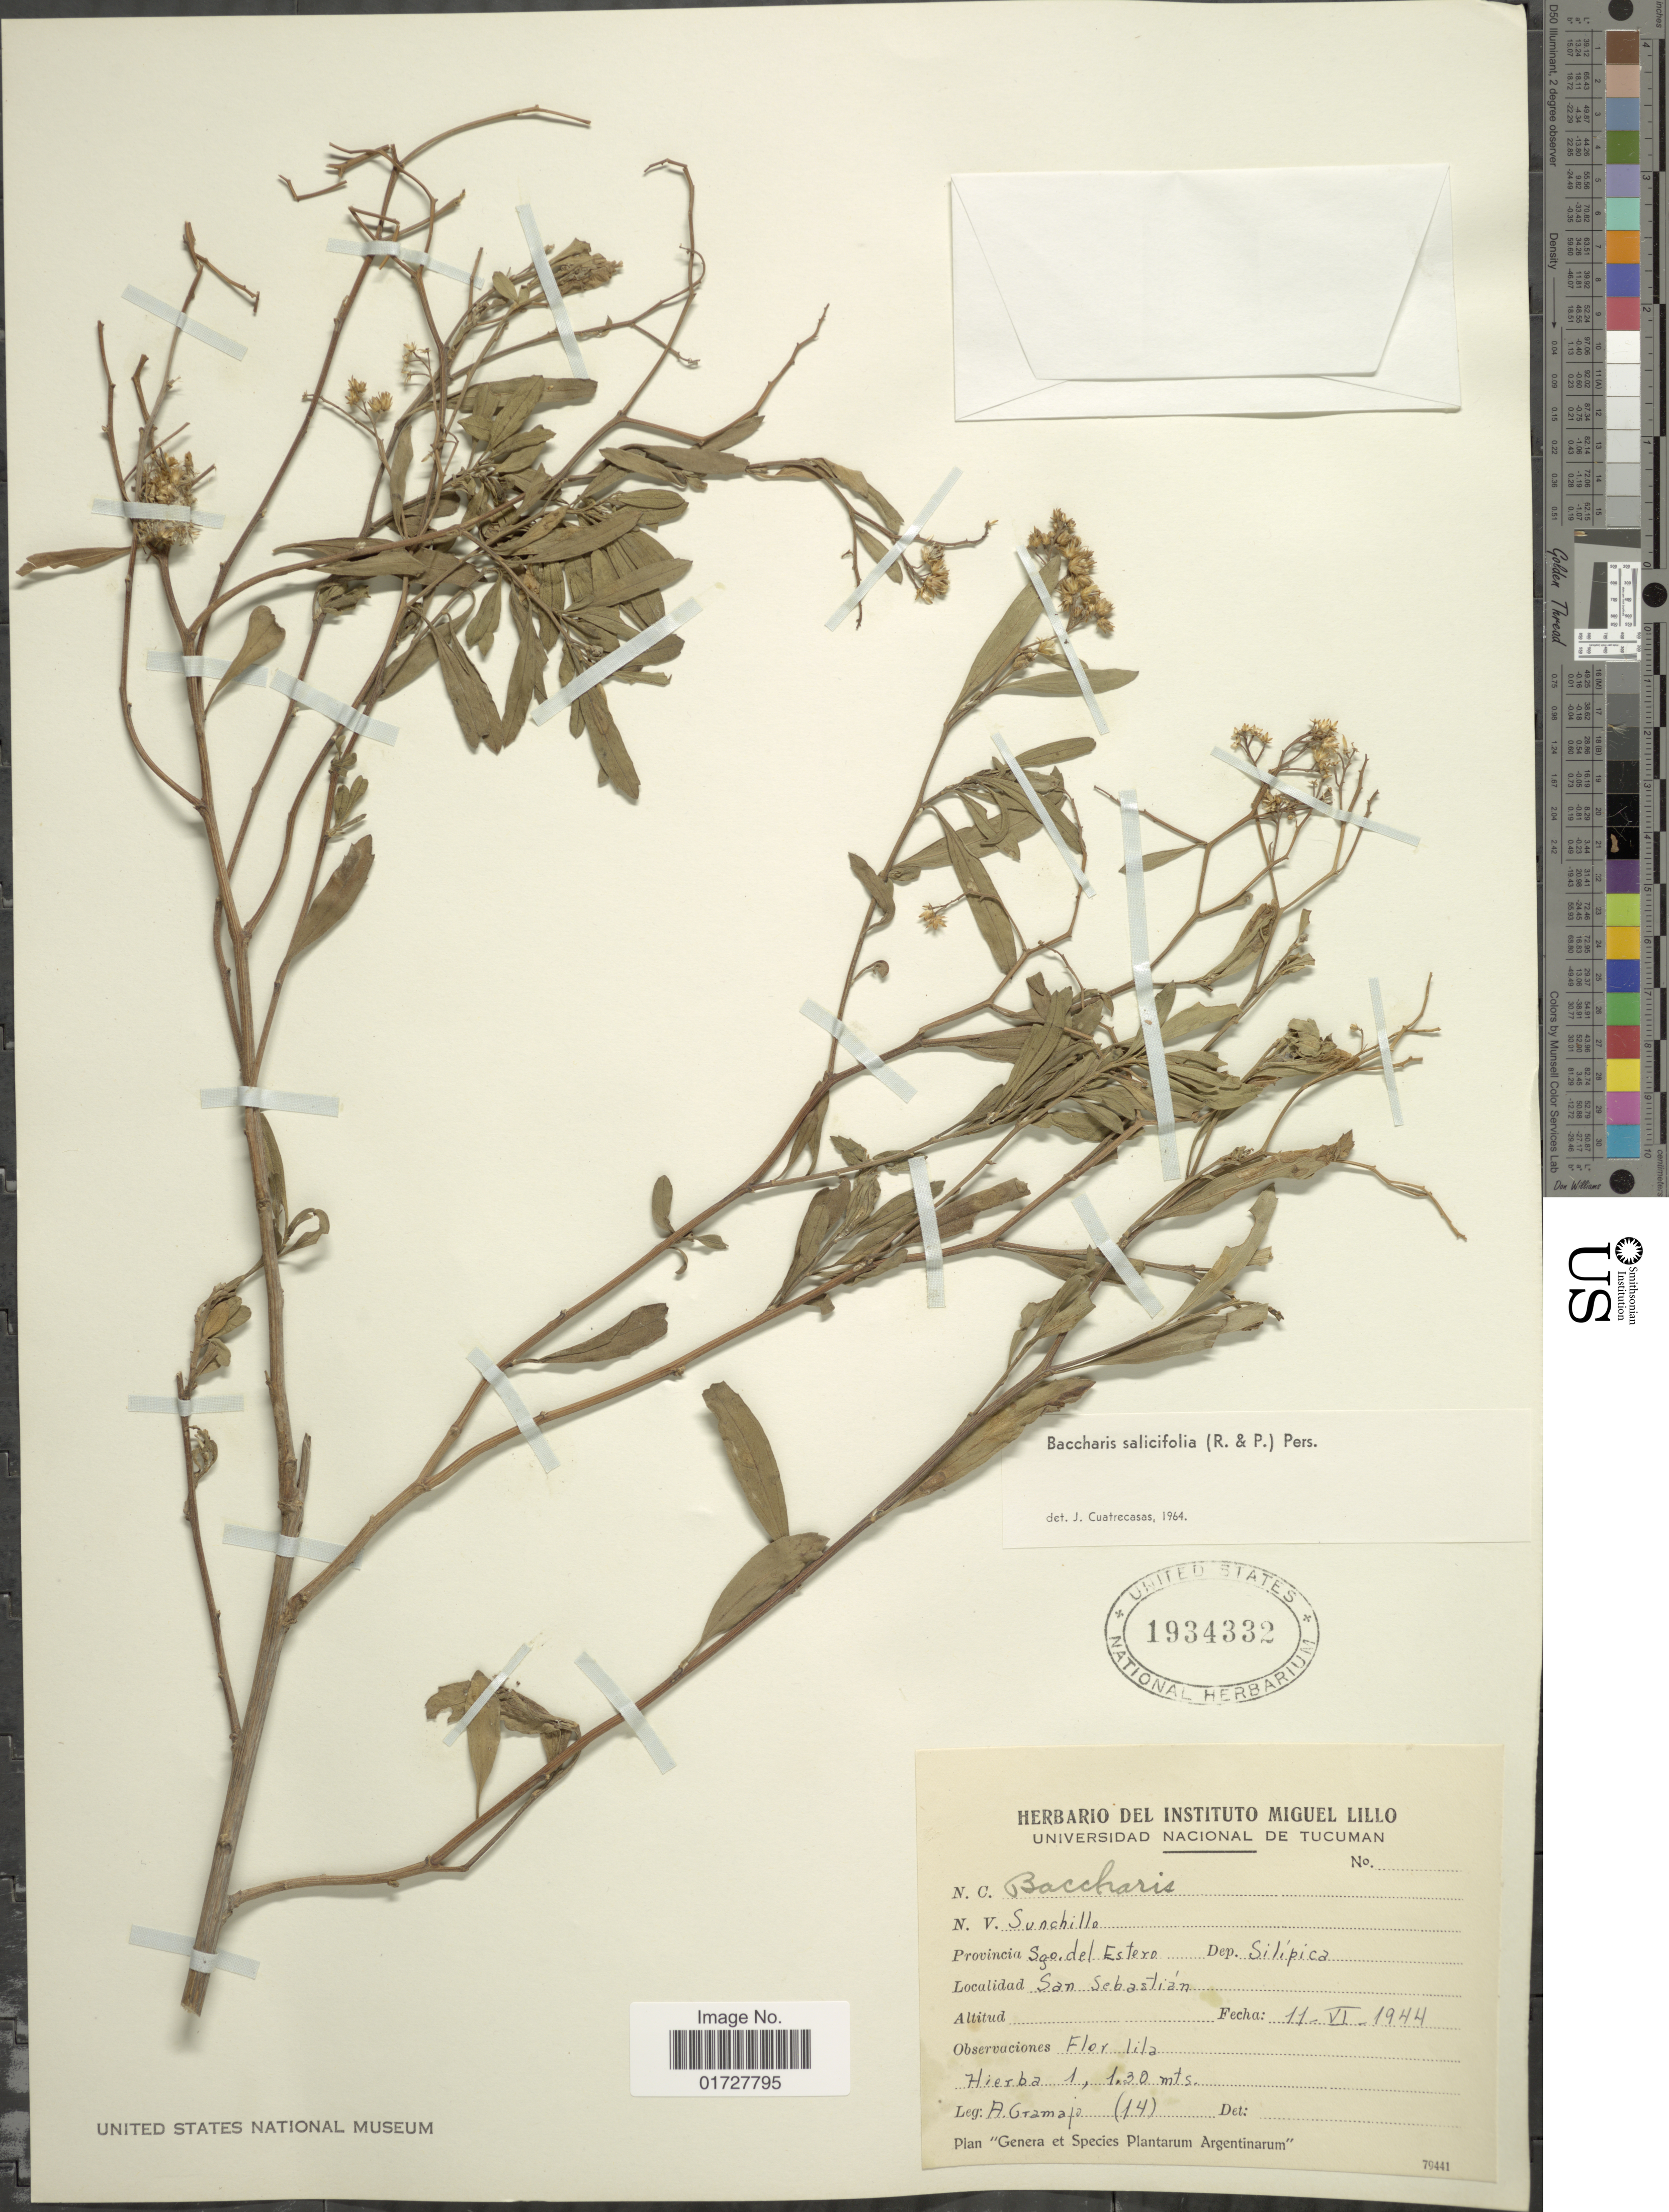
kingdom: Plantae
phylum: Tracheophyta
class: Magnoliopsida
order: Asterales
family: Asteraceae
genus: Baccharis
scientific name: Baccharis salicifolia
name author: (Ruiz & Pav.) Pers.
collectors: A. Gramajo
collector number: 14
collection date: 1944-06-11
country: Argentina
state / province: Santiago del Estero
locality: Dep. Silipica, San Sebastian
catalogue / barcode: US 1934332